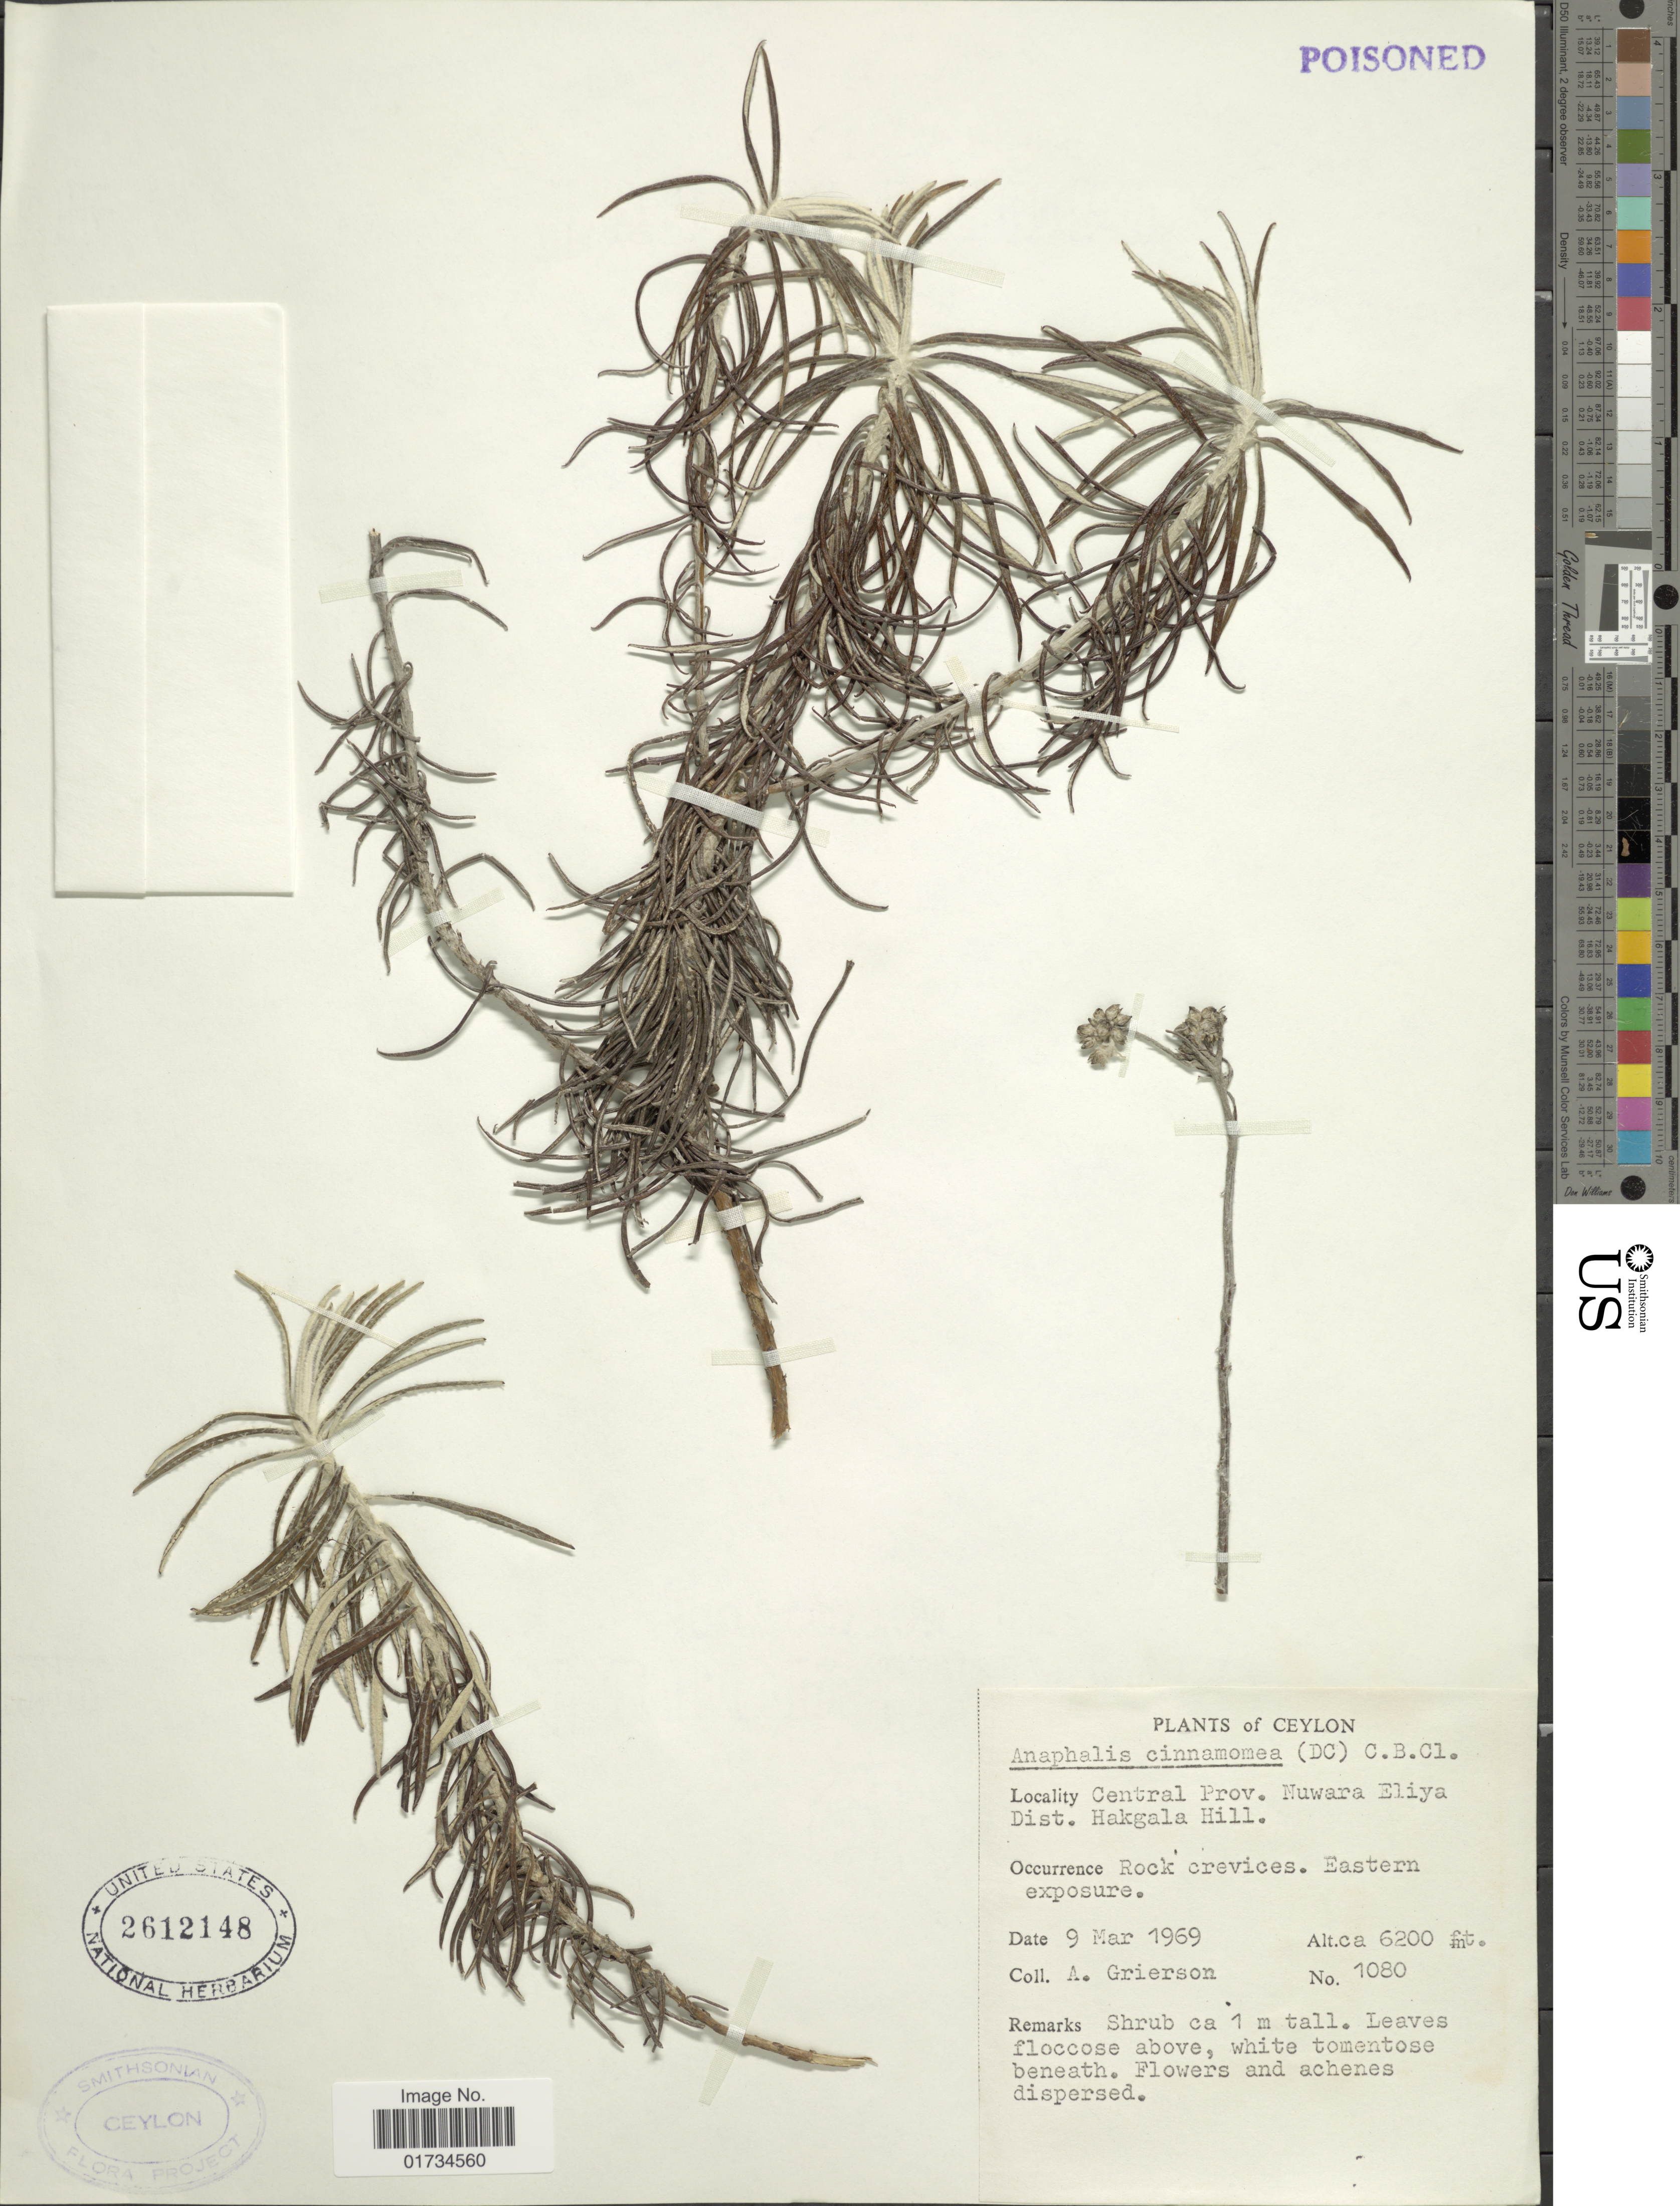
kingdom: Plantae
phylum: Tracheophyta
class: Magnoliopsida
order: Asterales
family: Asteraceae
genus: Anaphalis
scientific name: Anaphalis cinnamomea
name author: (DC.) C.B. Clarke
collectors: A. Grierson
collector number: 1080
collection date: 1969-03-09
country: Sri Lanka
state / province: Central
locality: Ceylon. Central Prov. Nuwara Eliya Dist. Hakgala Hill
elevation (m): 1890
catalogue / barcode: US 2612148